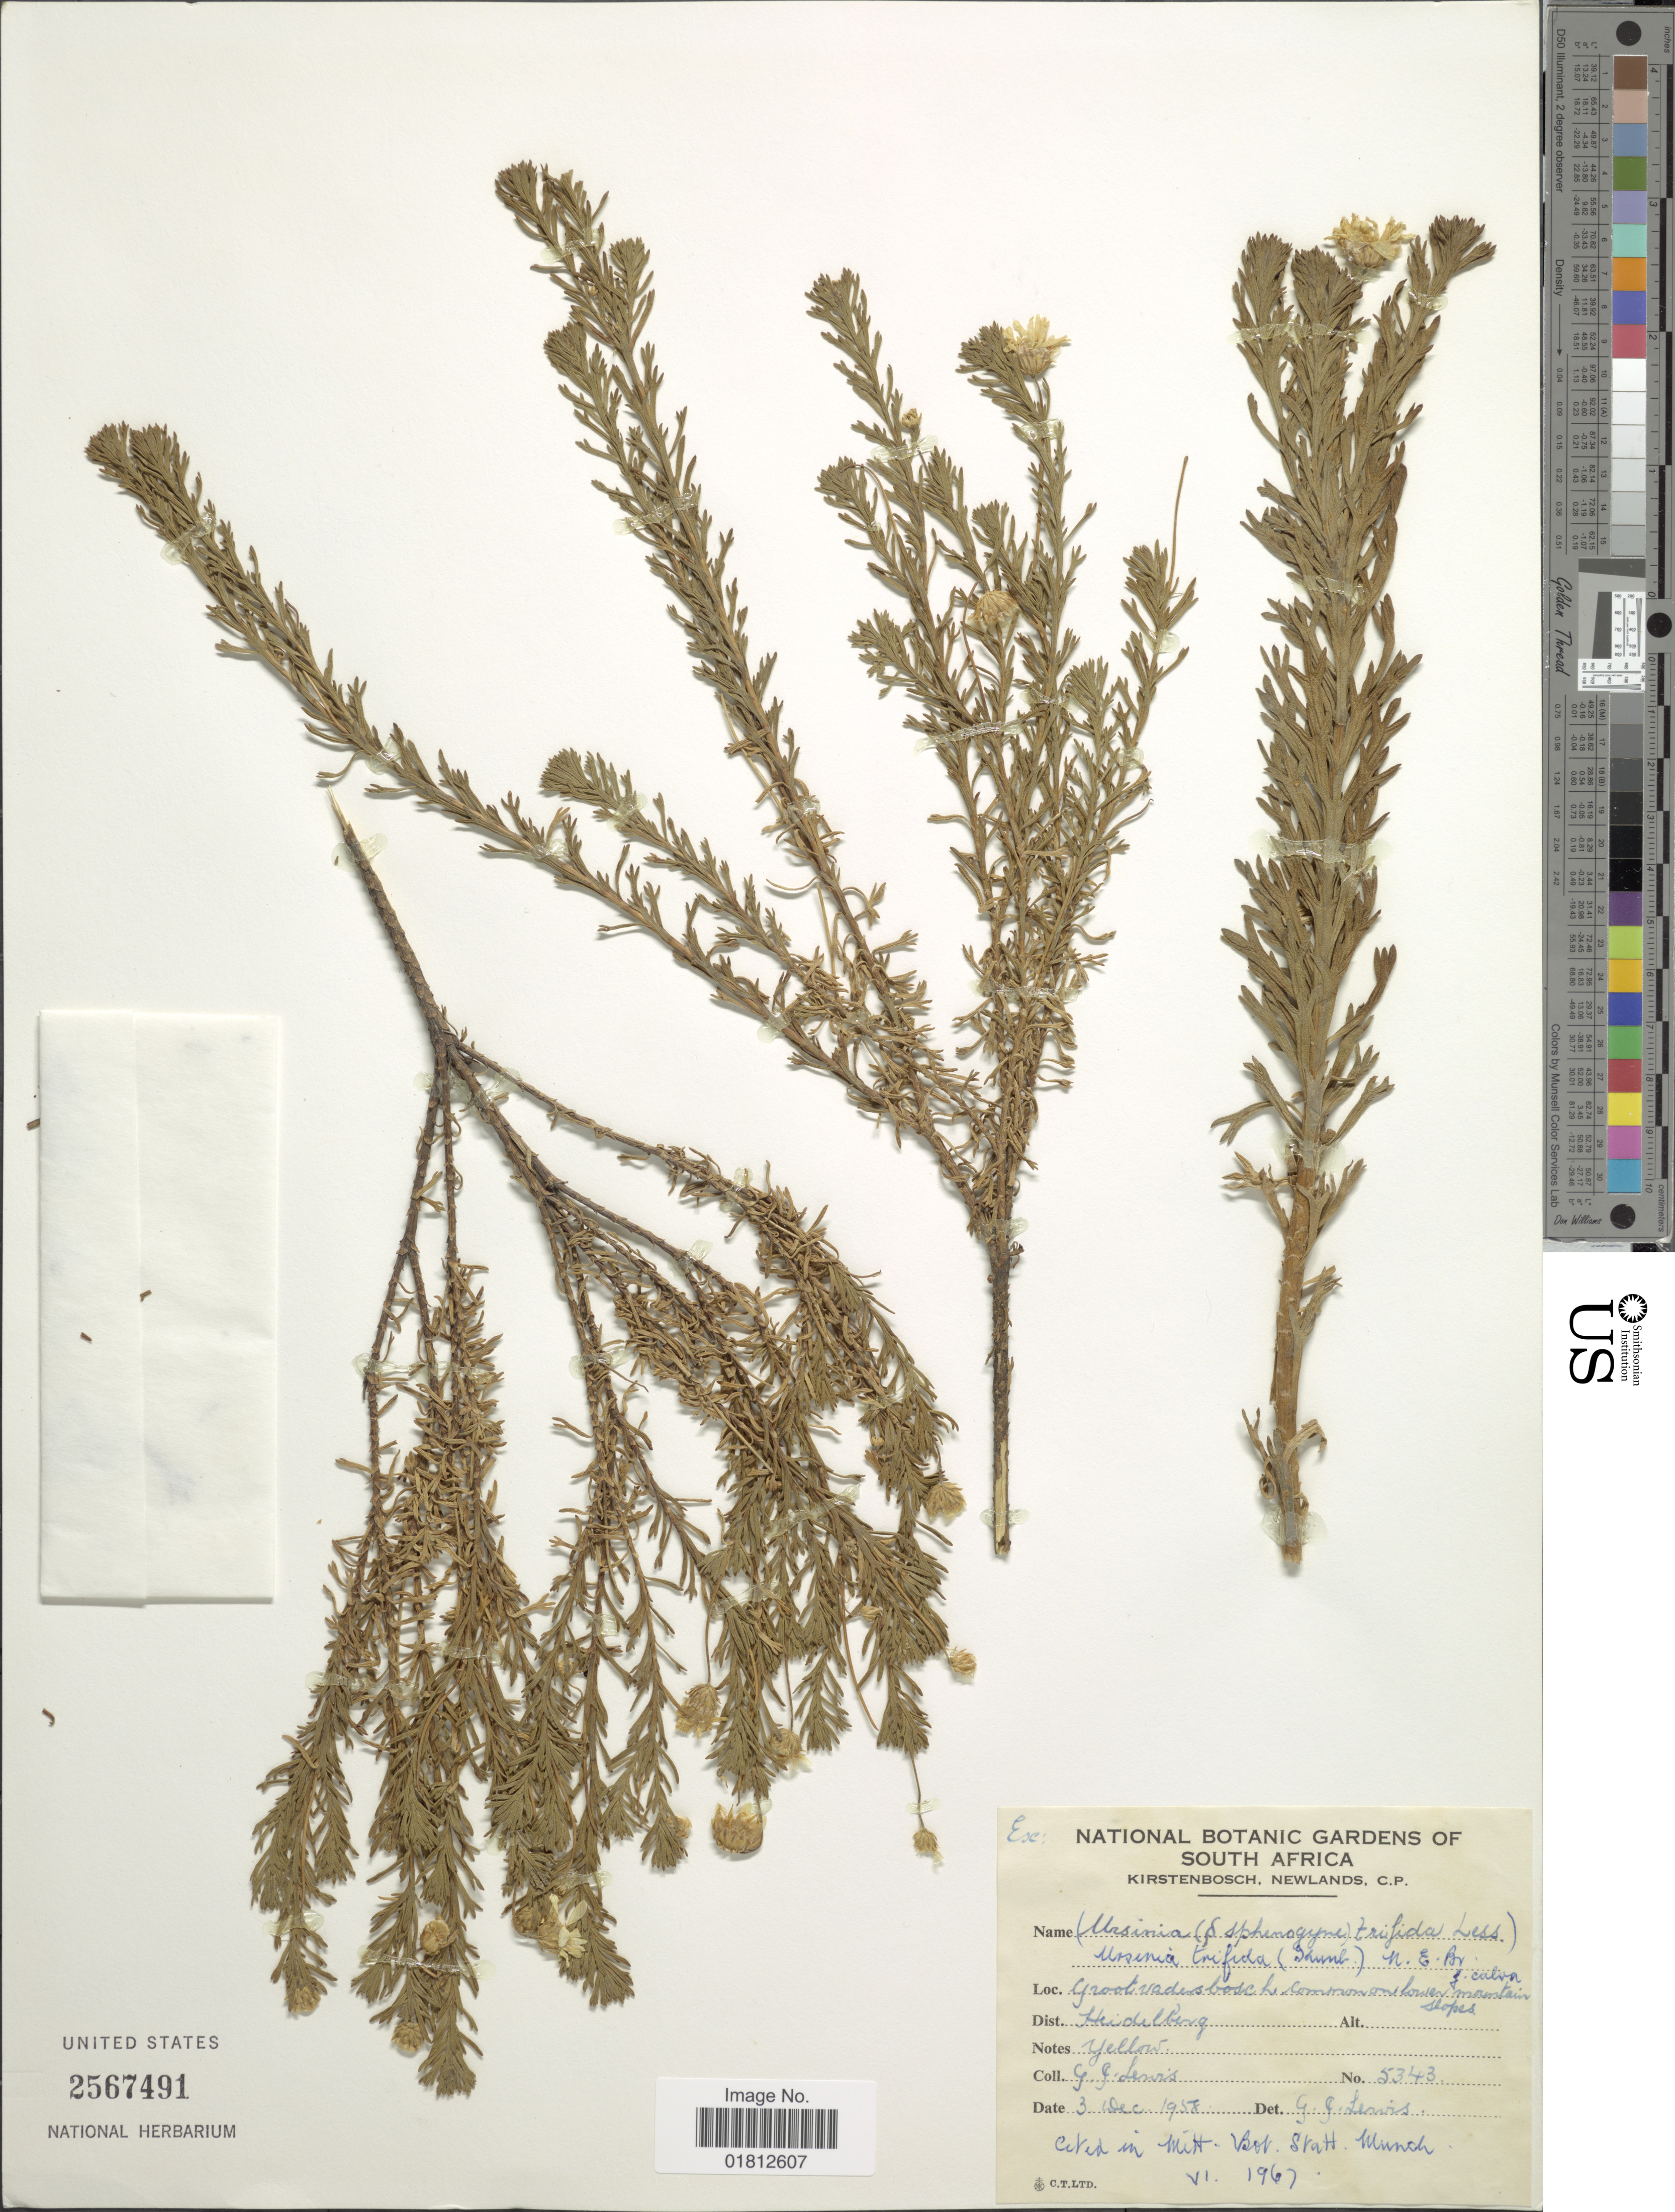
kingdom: Plantae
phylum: Tracheophyta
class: Magnoliopsida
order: Asterales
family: Asteraceae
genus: Ursinia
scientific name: Ursinia trifida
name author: (Thunb.) N.E. Br.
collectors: G. J. Lewis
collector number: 5343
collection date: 1958-12-03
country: South Africa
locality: Grootvadersbosch, Dist. Heidelberg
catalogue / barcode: US 2567491